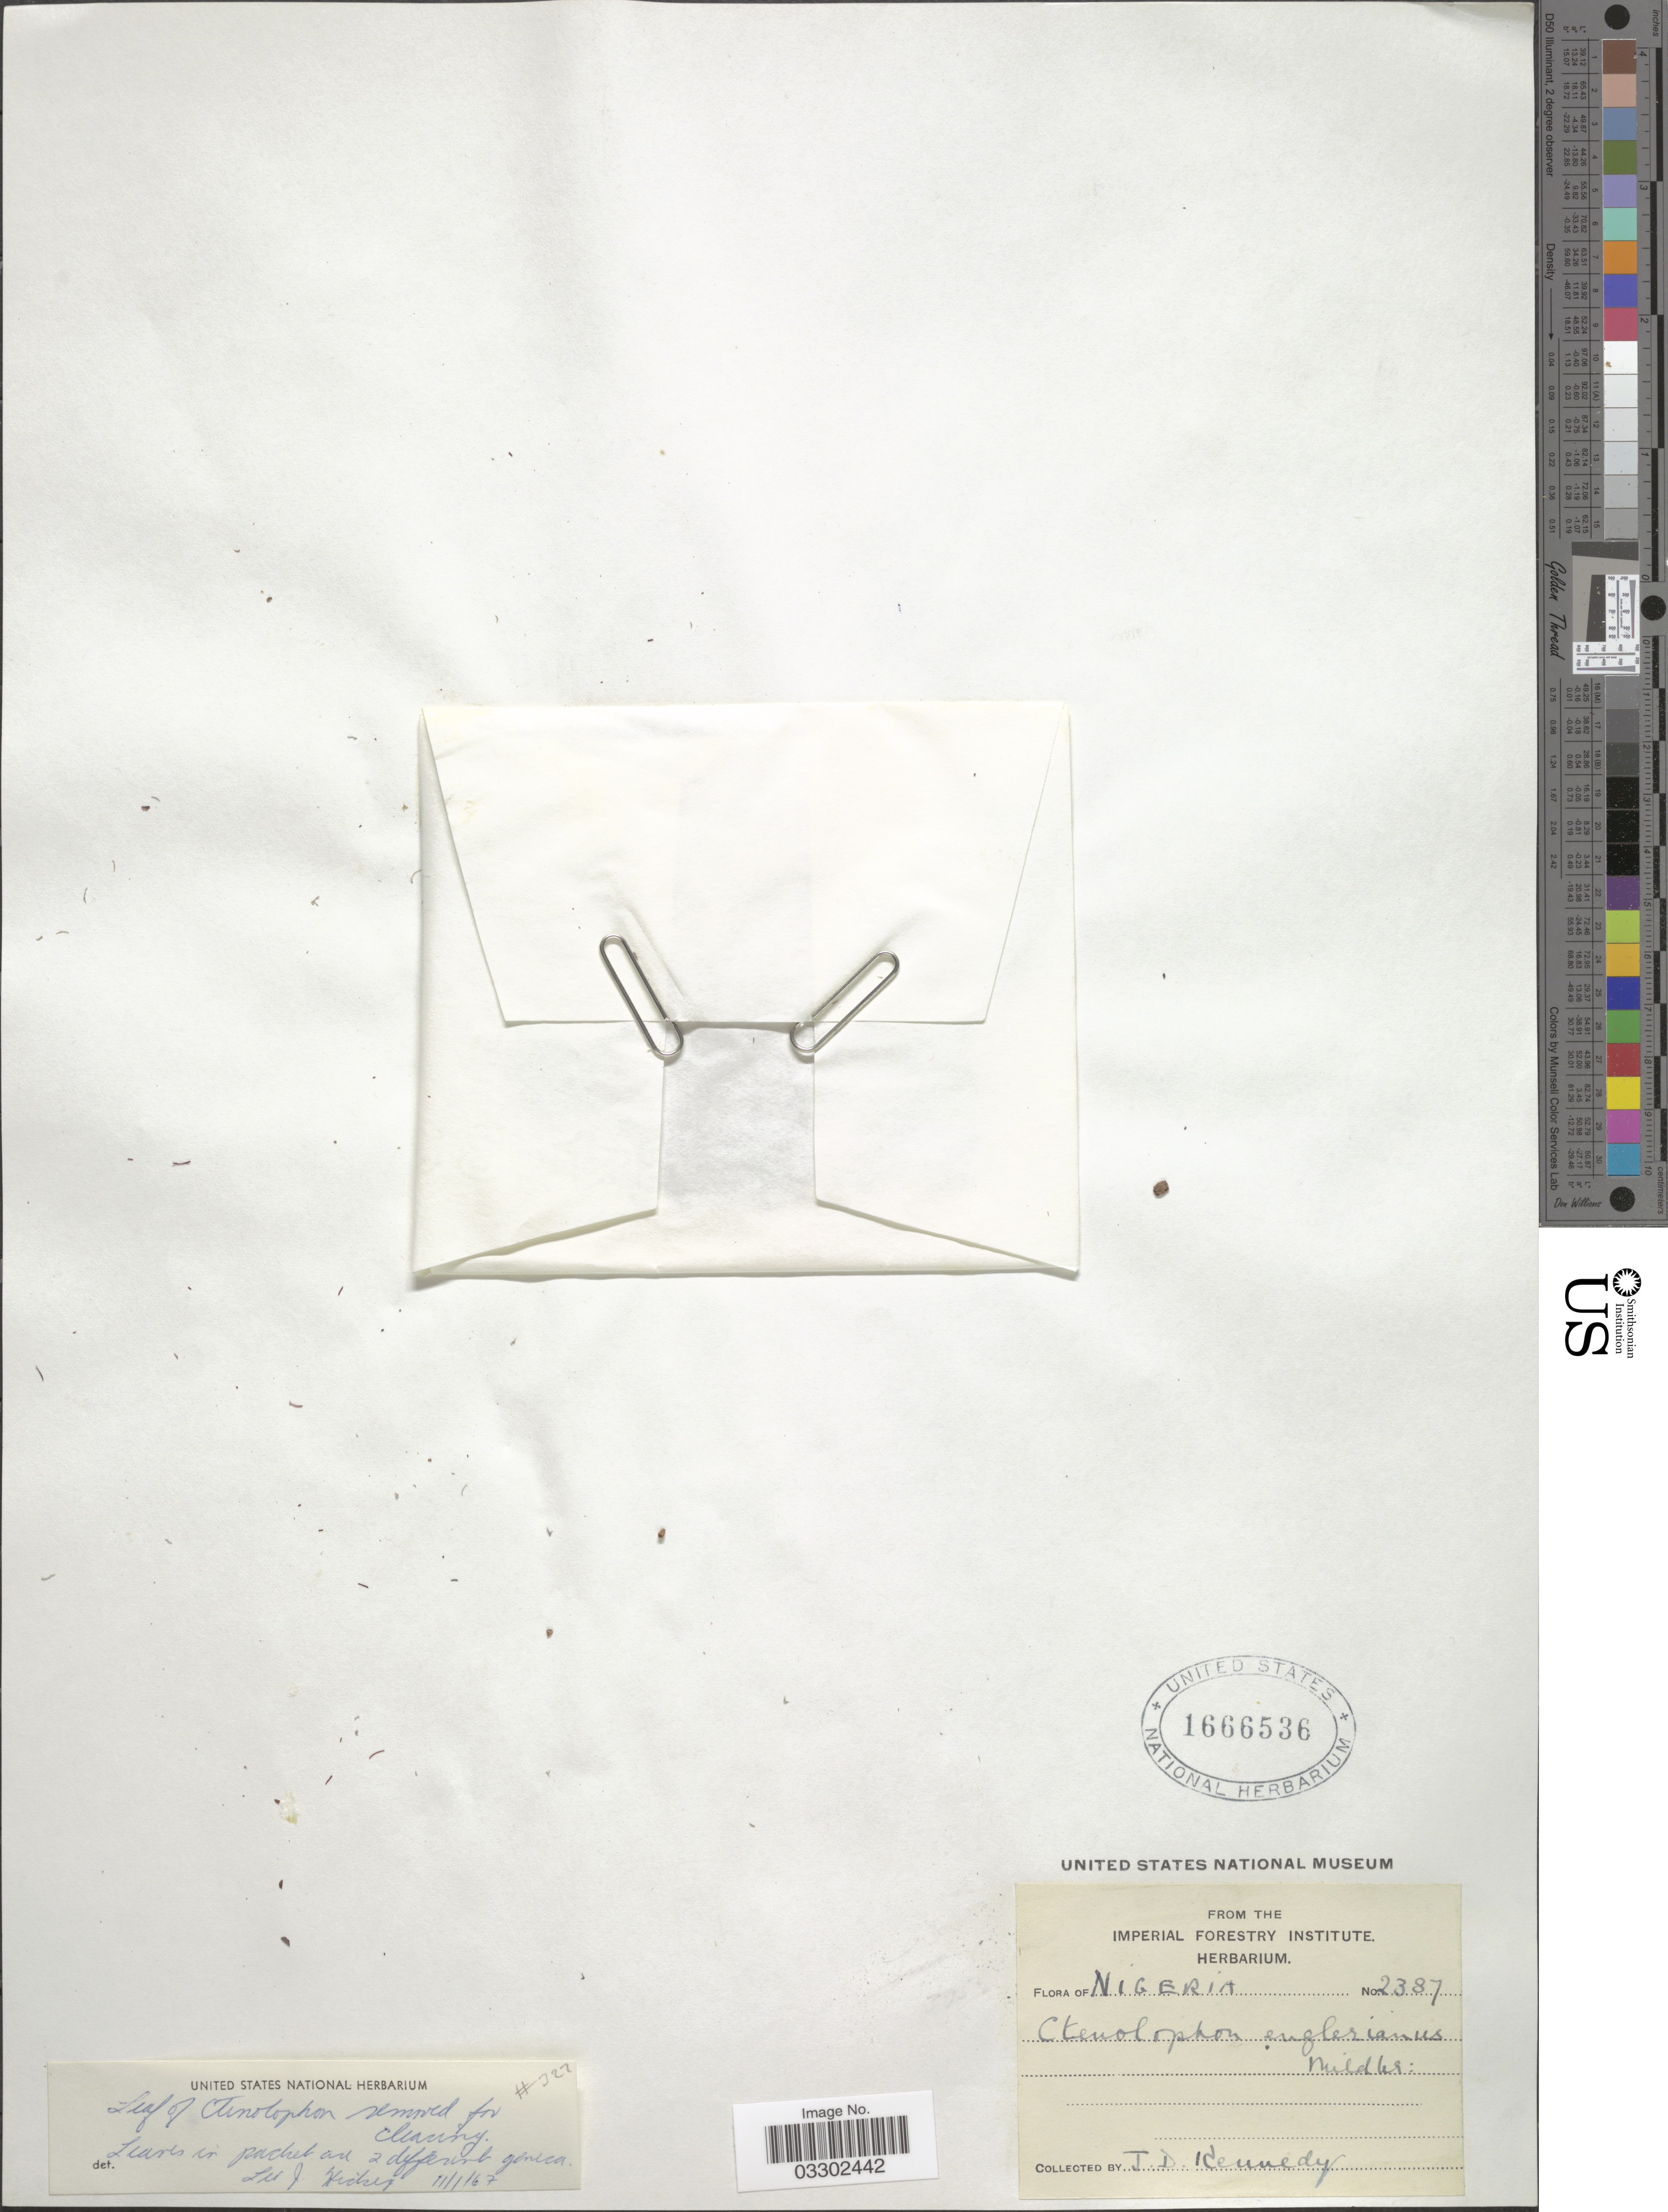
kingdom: Plantae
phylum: Tracheophyta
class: Magnoliopsida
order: Malpighiales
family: Ctenolophonaceae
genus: Ctenolophon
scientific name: Ctenolophon englerianus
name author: Mildbr.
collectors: J. D. Kennedy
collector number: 2387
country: Nigeria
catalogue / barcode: US 1666536